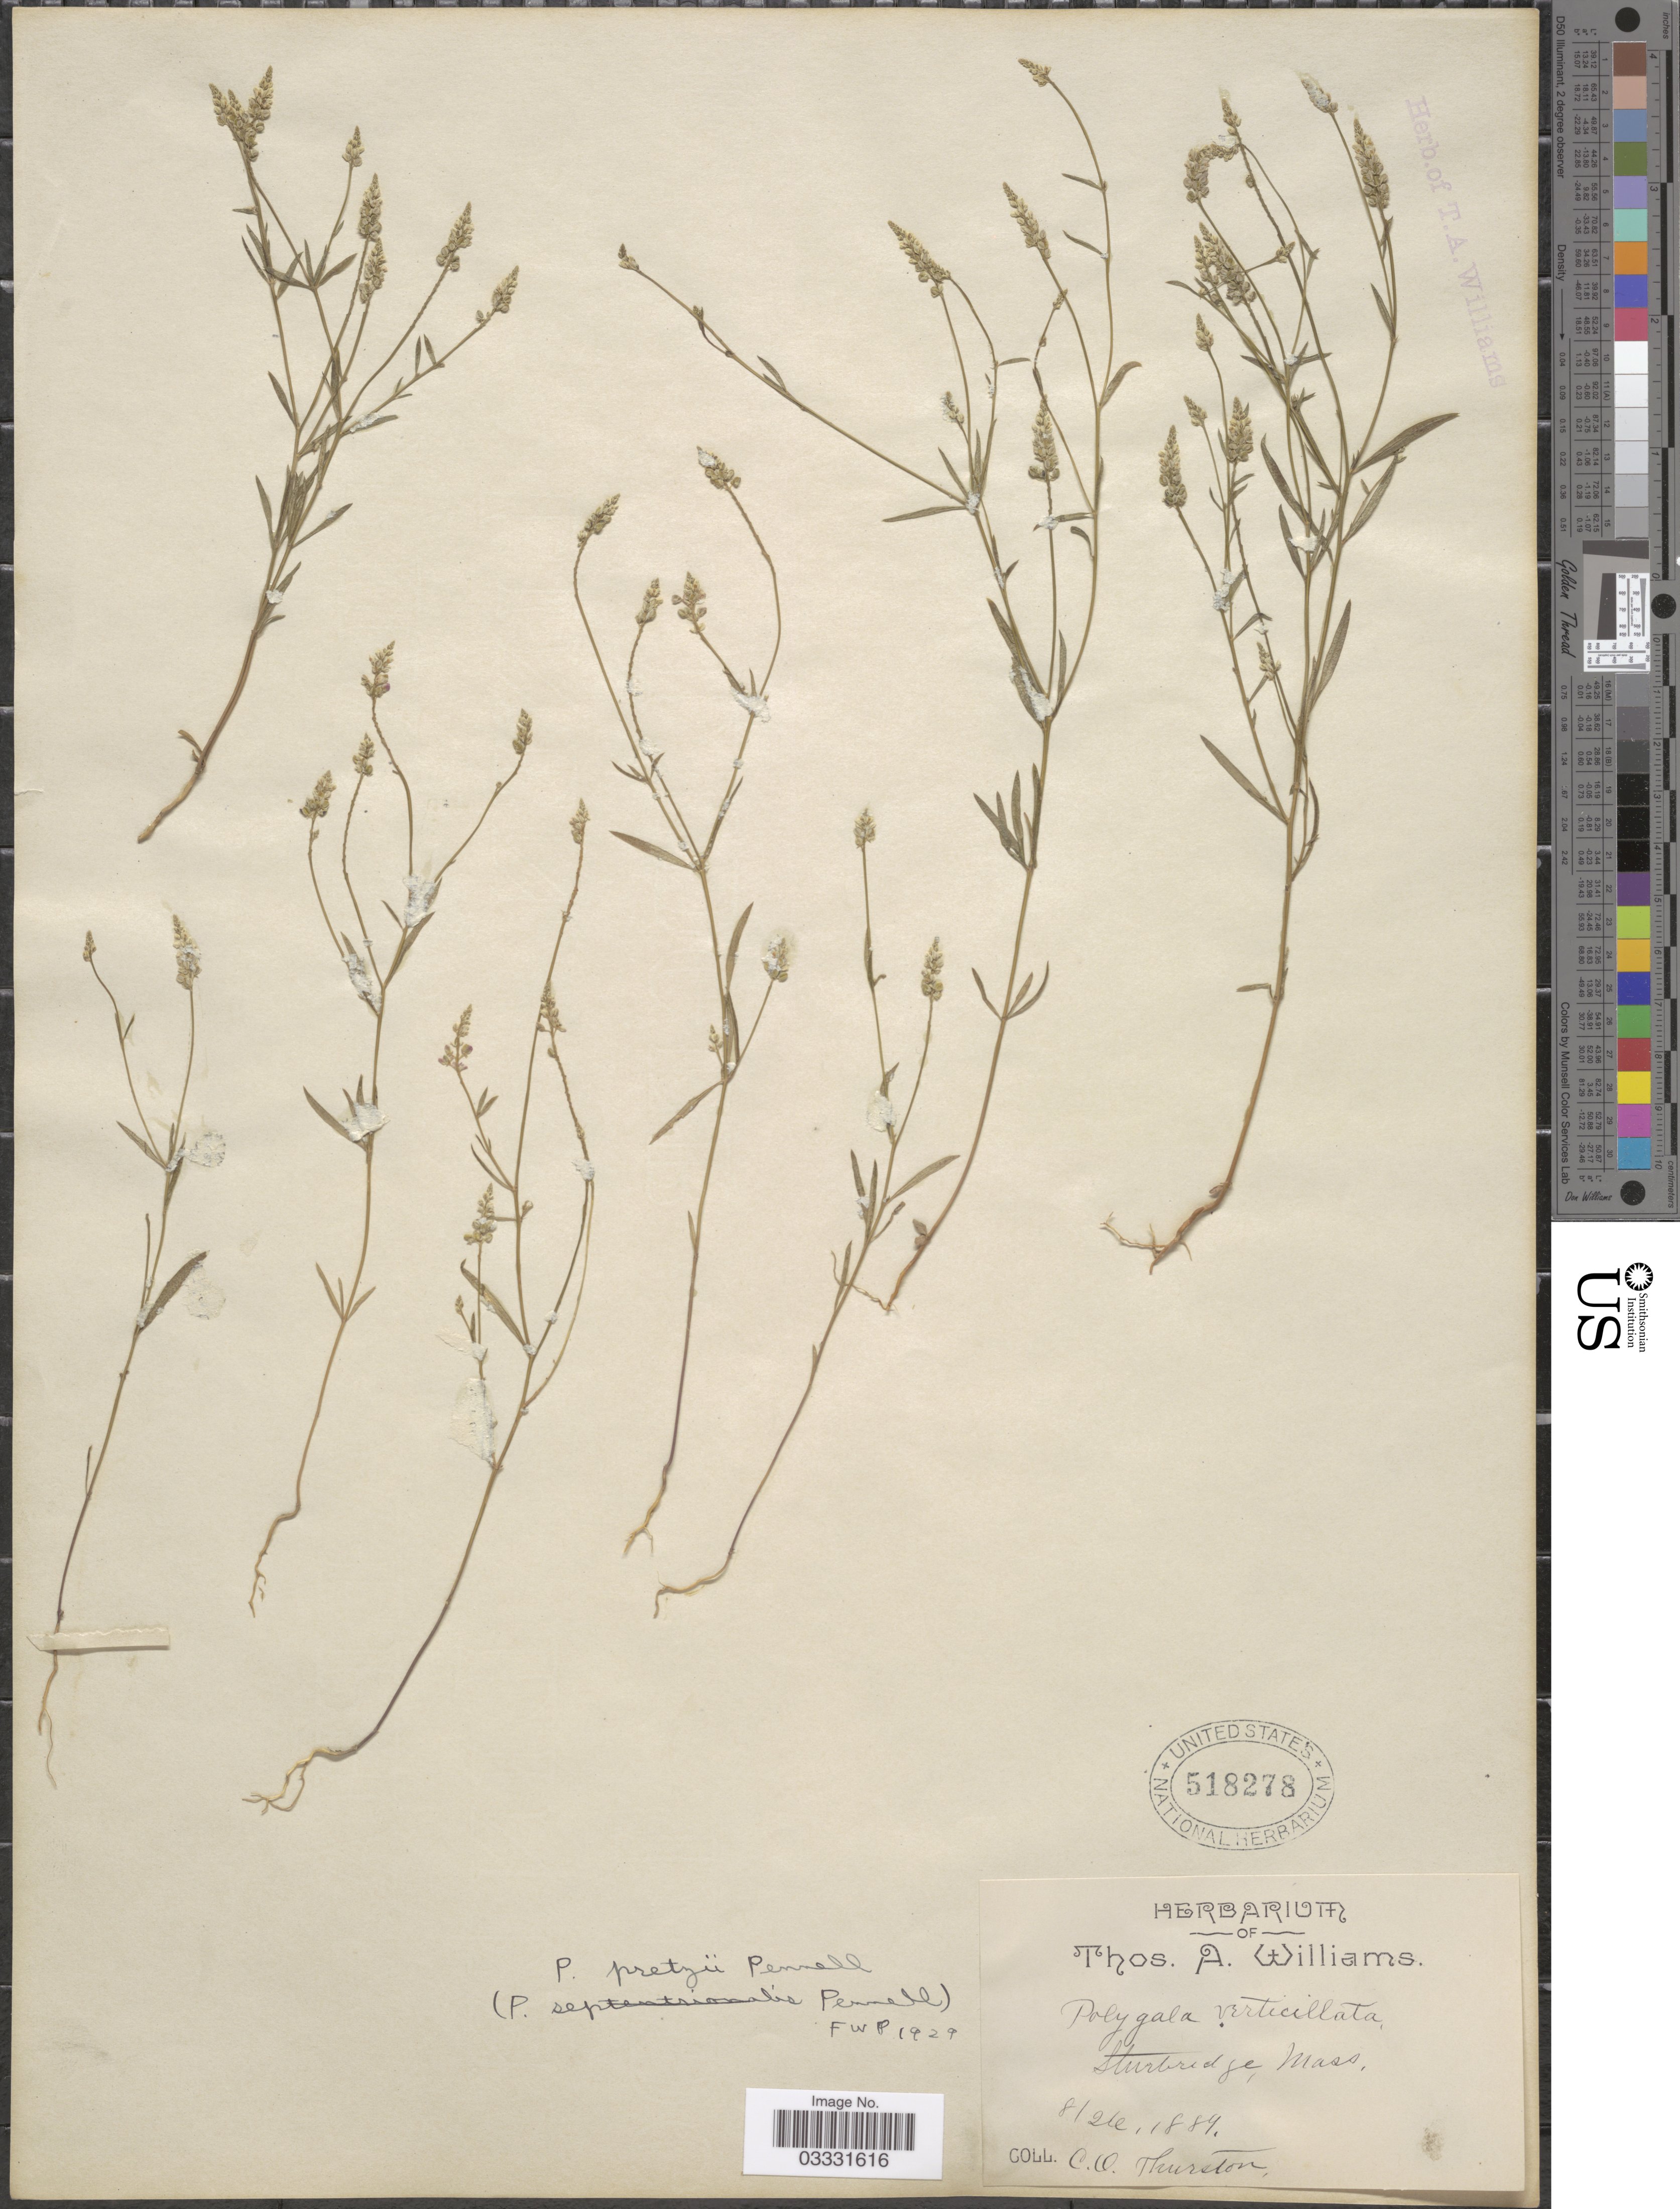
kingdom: Plantae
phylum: Tracheophyta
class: Magnoliopsida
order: Fabales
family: Polygalaceae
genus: Polygala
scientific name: Polygala pretzii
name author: Pennell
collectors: C. Thurston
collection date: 1889-08-26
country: United States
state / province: Massachusetts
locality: Sturbridge.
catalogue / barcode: US 518278